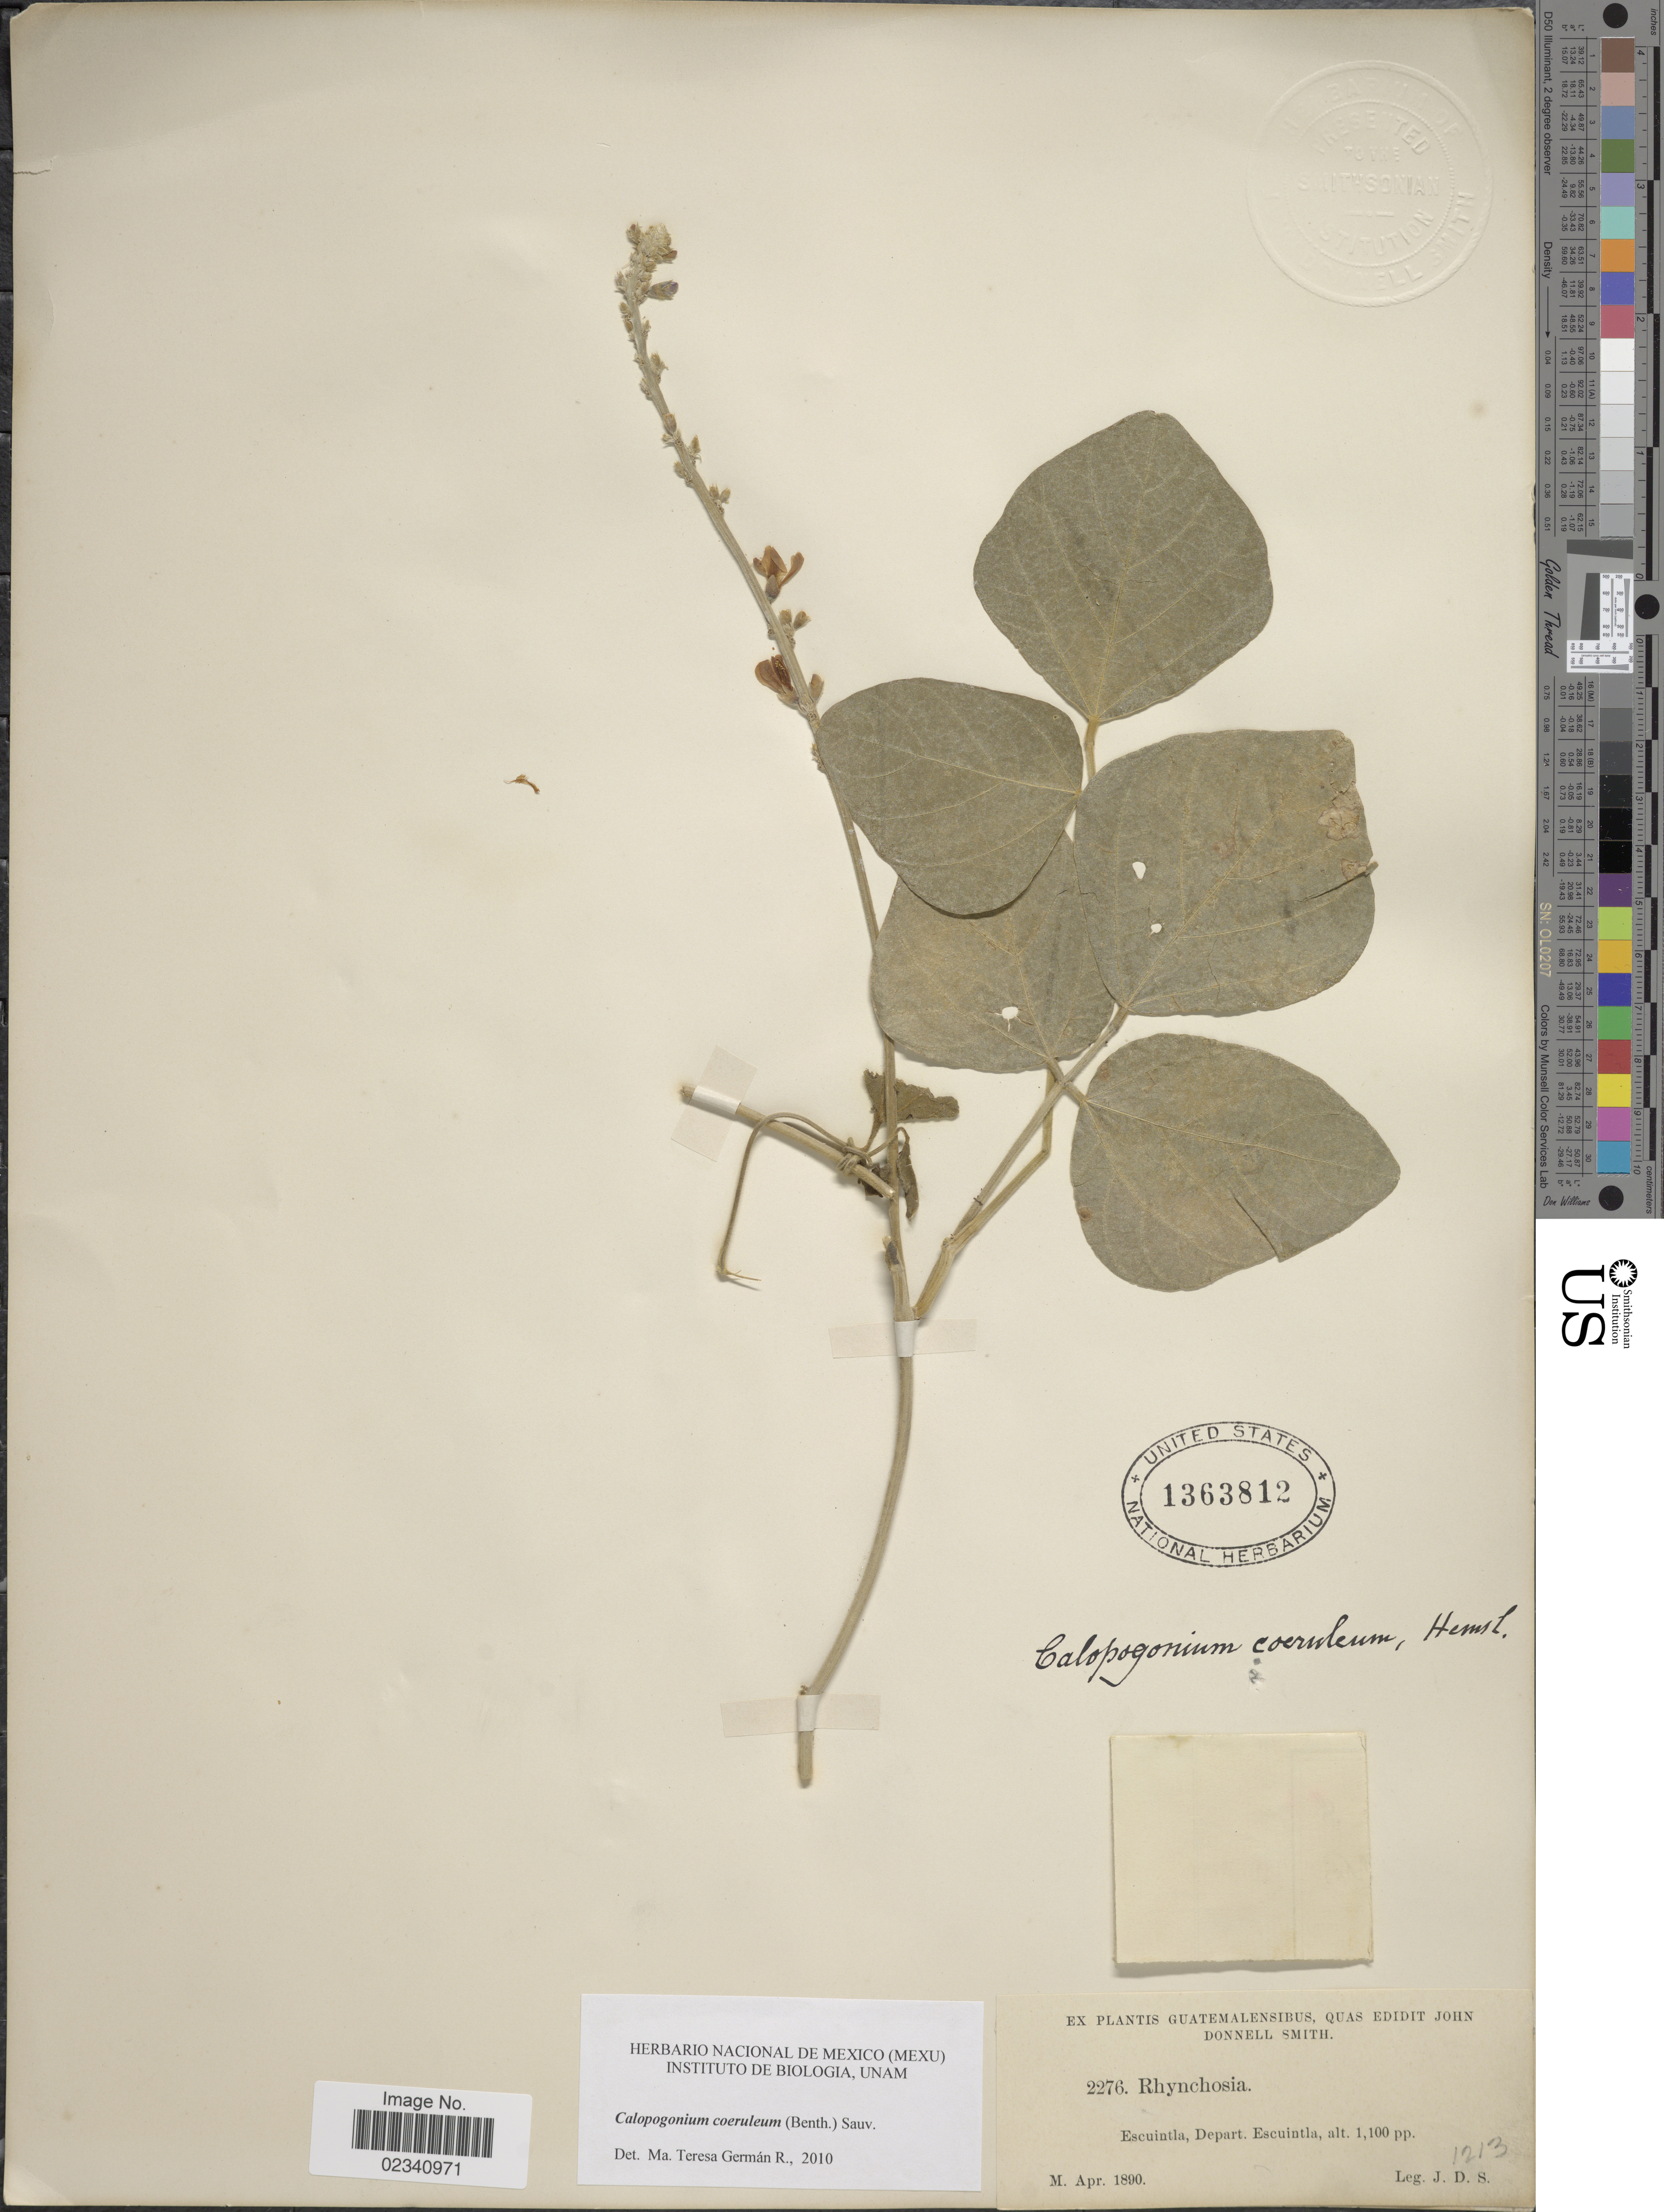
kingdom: Plantae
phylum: Tracheophyta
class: Magnoliopsida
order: Fabales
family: Fabaceae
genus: Calopogonium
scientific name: Calopogonium caeruleum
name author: (Benth.) C. Wright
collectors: J. Donnell Smith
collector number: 2276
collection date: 1890-04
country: Guatemala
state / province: Escuintla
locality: Escuintla, Depart. Escuintla.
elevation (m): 335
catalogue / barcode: US 1363812